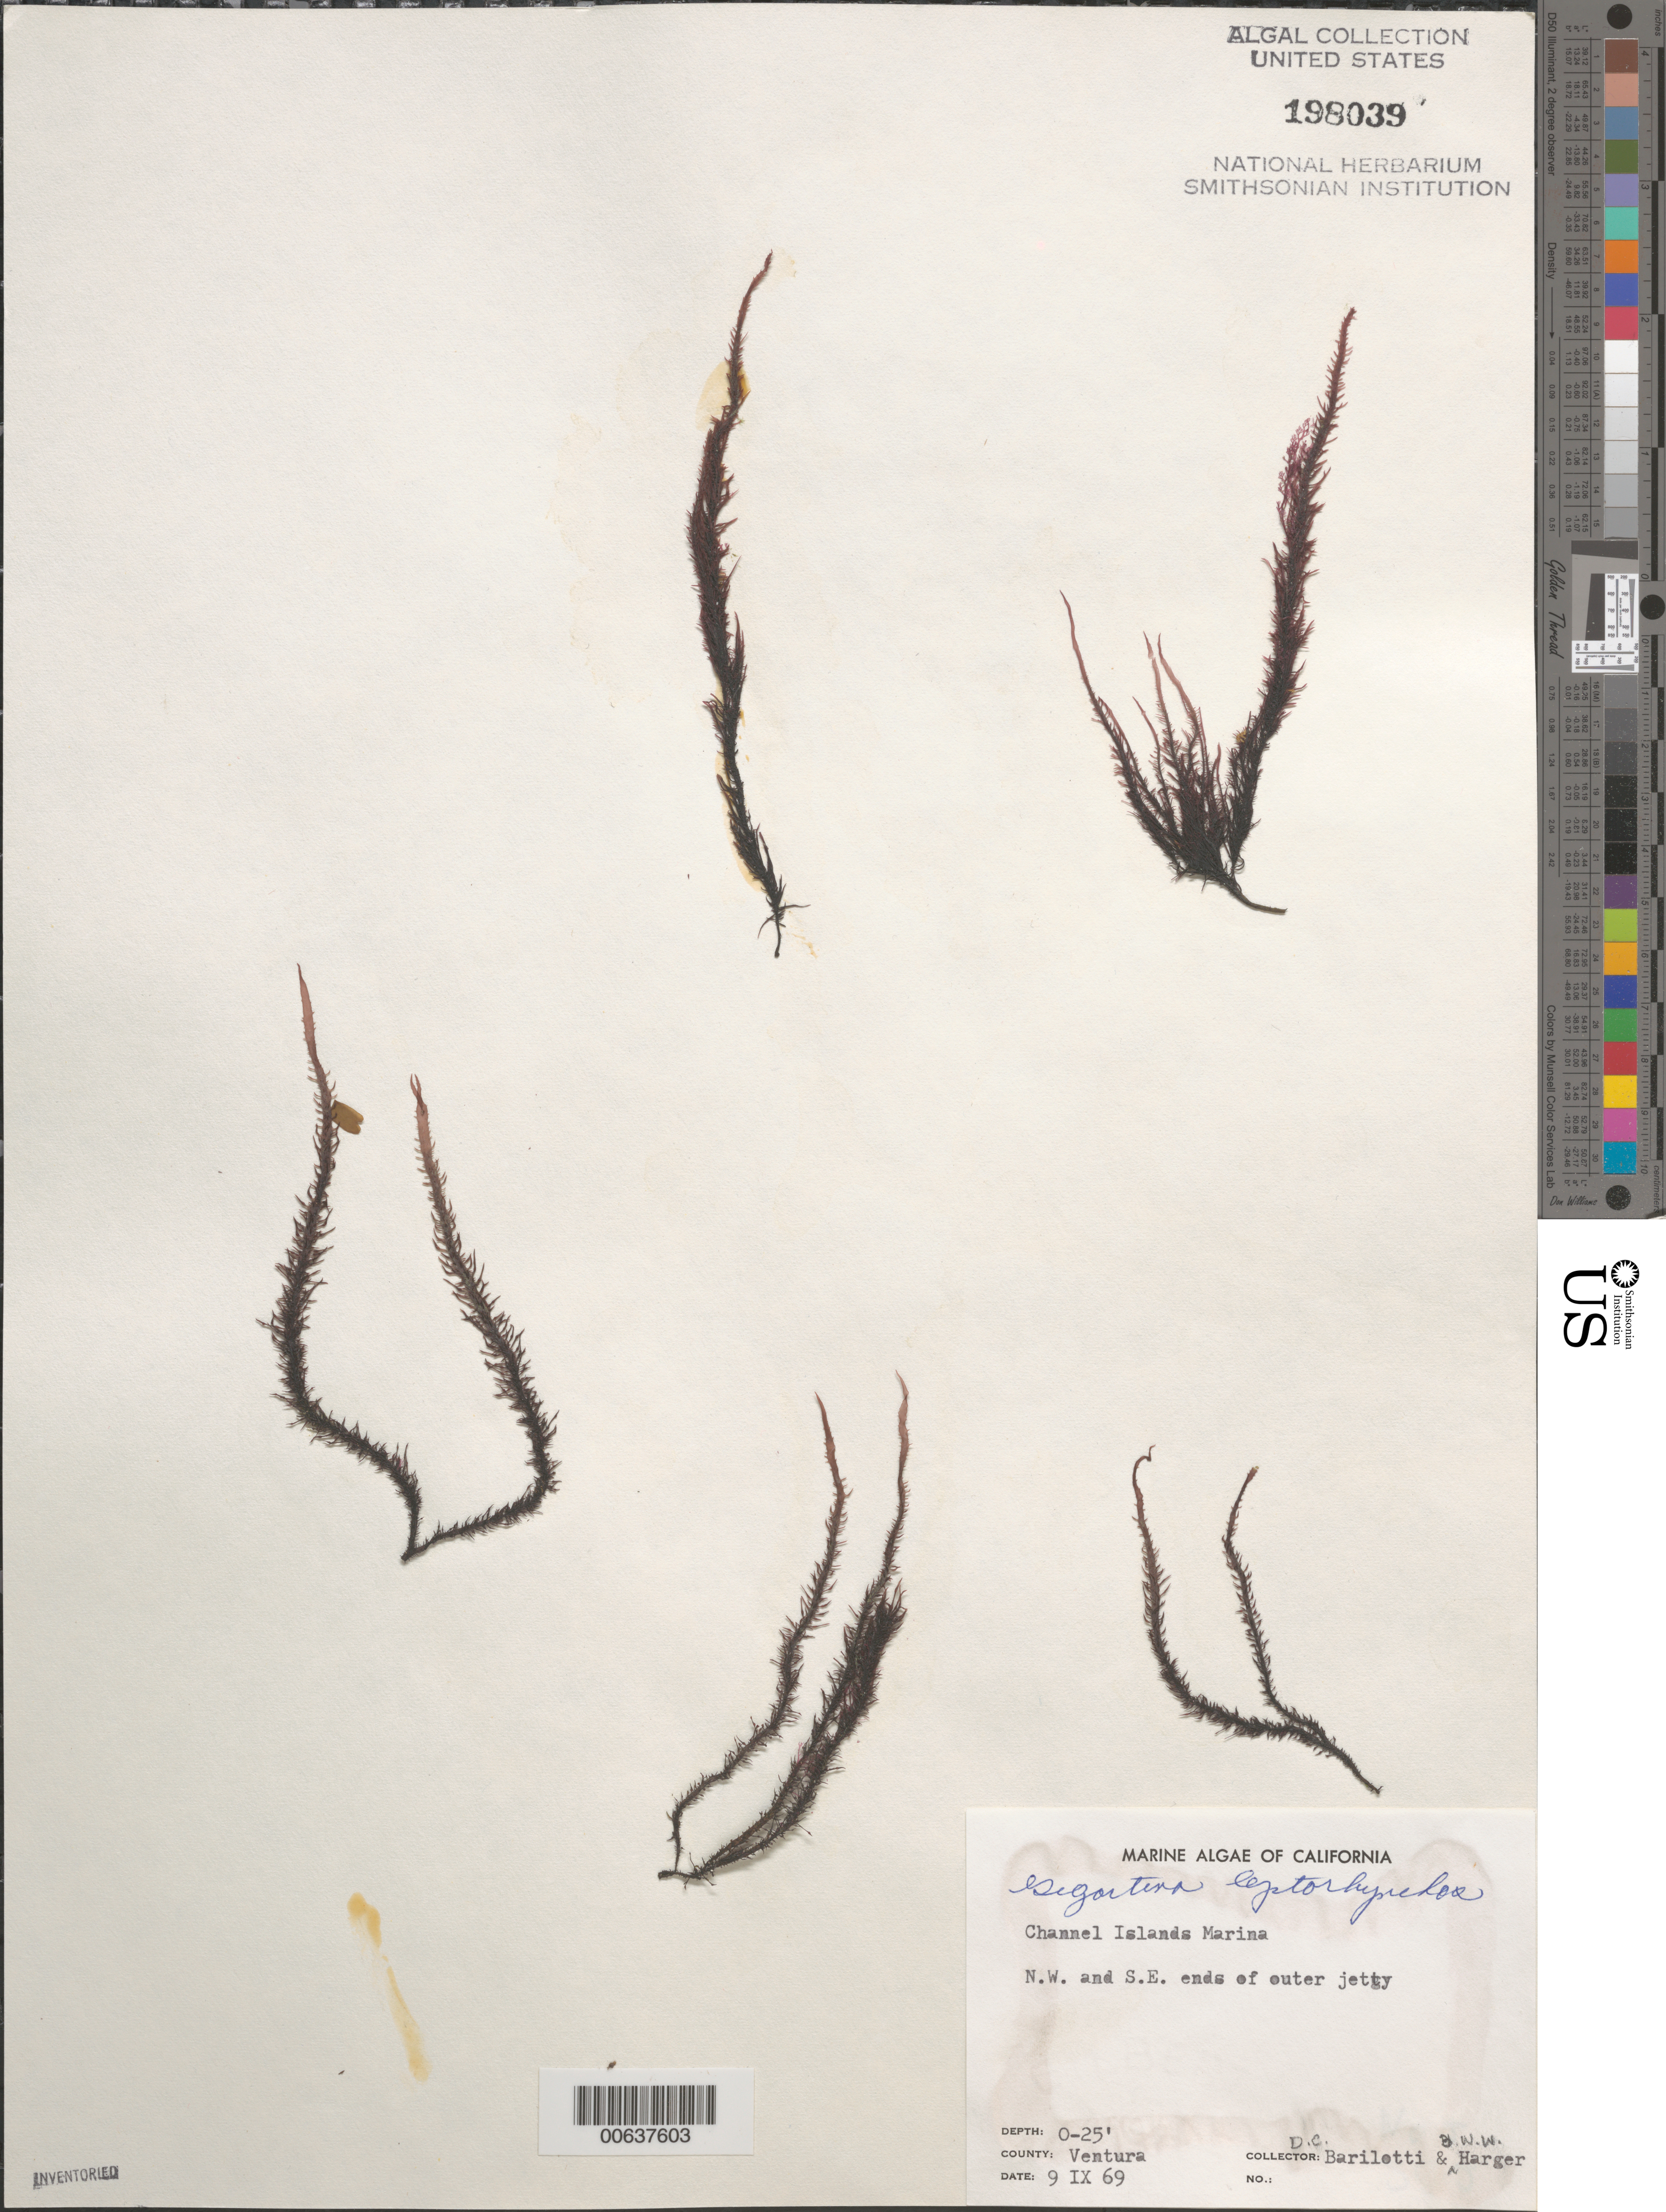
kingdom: Plantae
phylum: Rhodophyta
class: Florideophyceae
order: Gigartinales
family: Gigartinaceae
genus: Mazzaella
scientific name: Mazzaella leptorhynchos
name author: (J. Agardh) Leister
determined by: Algae name updating Project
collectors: D. C. Barilotti & B. W. Harger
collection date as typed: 09 Sep 1969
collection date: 1969-09-09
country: United States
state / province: California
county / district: Ventura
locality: Channel Islands Marina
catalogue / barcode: US 198039